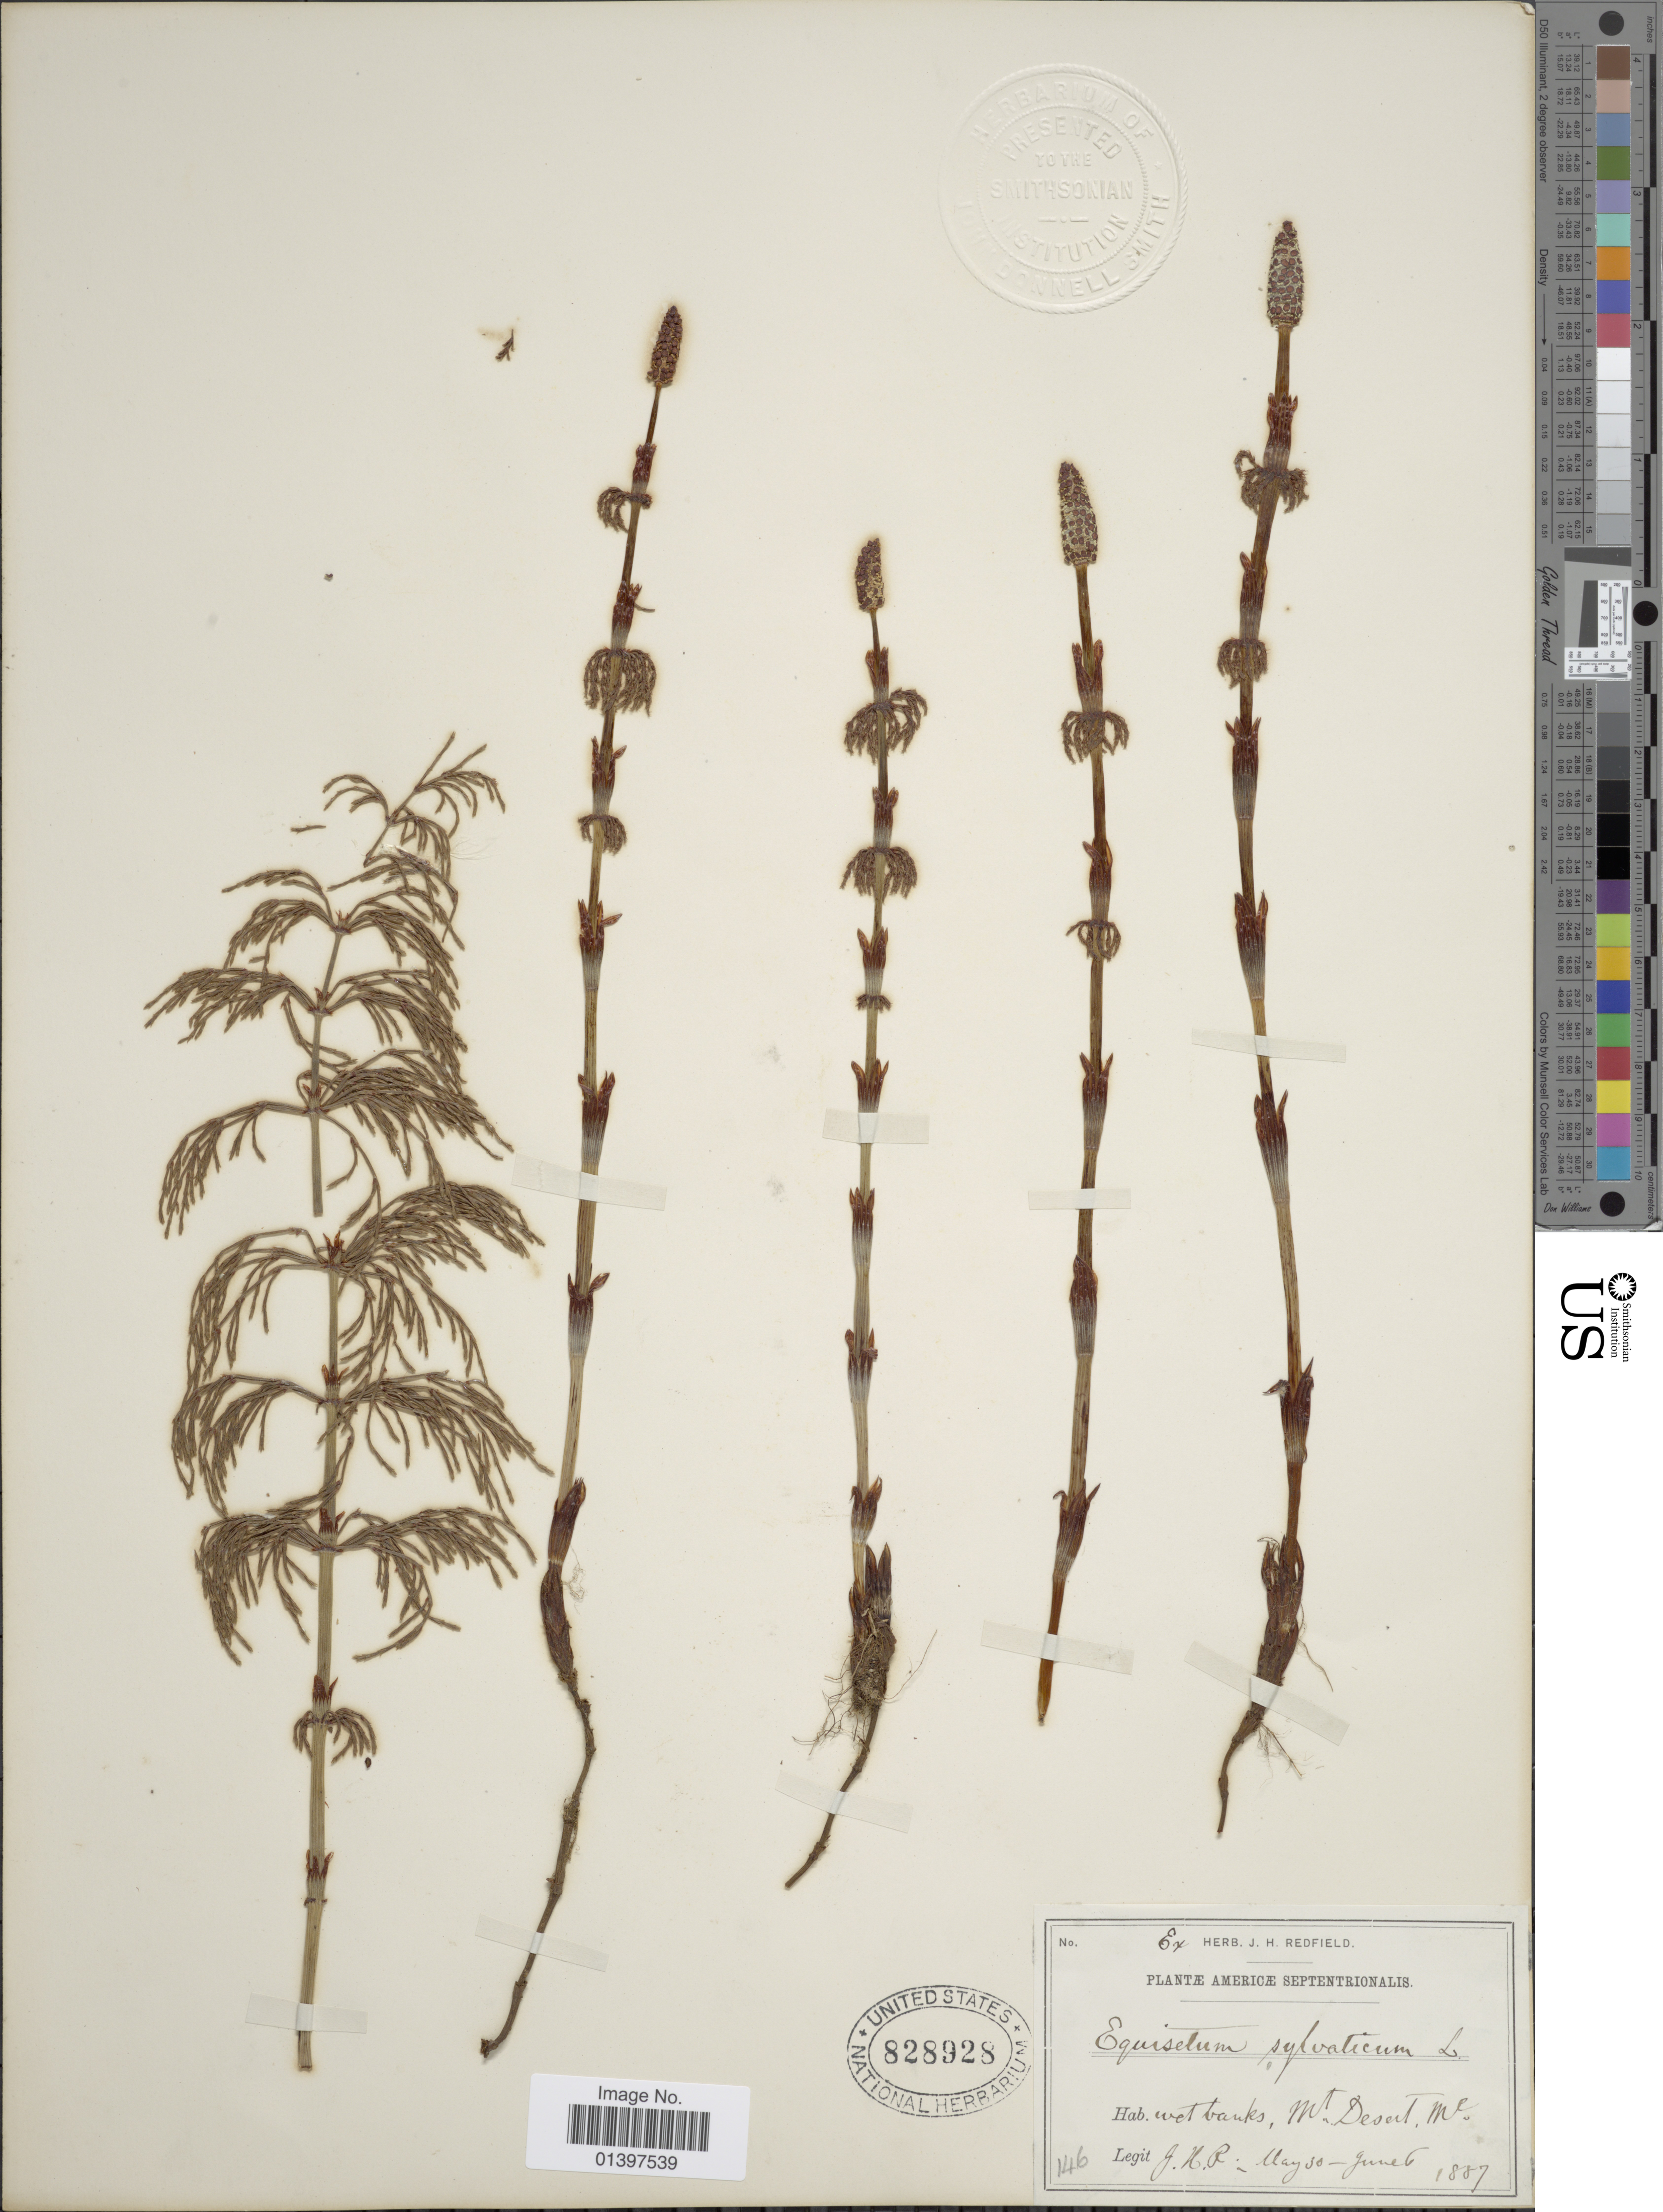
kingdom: Plantae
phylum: Tracheophyta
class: Polypodiopsida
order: Equisetales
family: Equisetaceae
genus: Equisetum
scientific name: Equisetum sylvaticum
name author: L.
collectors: J. Redfield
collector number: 146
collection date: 1887-05-30/1887-06-06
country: United States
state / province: Maine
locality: Wet banks, Mt. Desert, ME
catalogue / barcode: US 828928